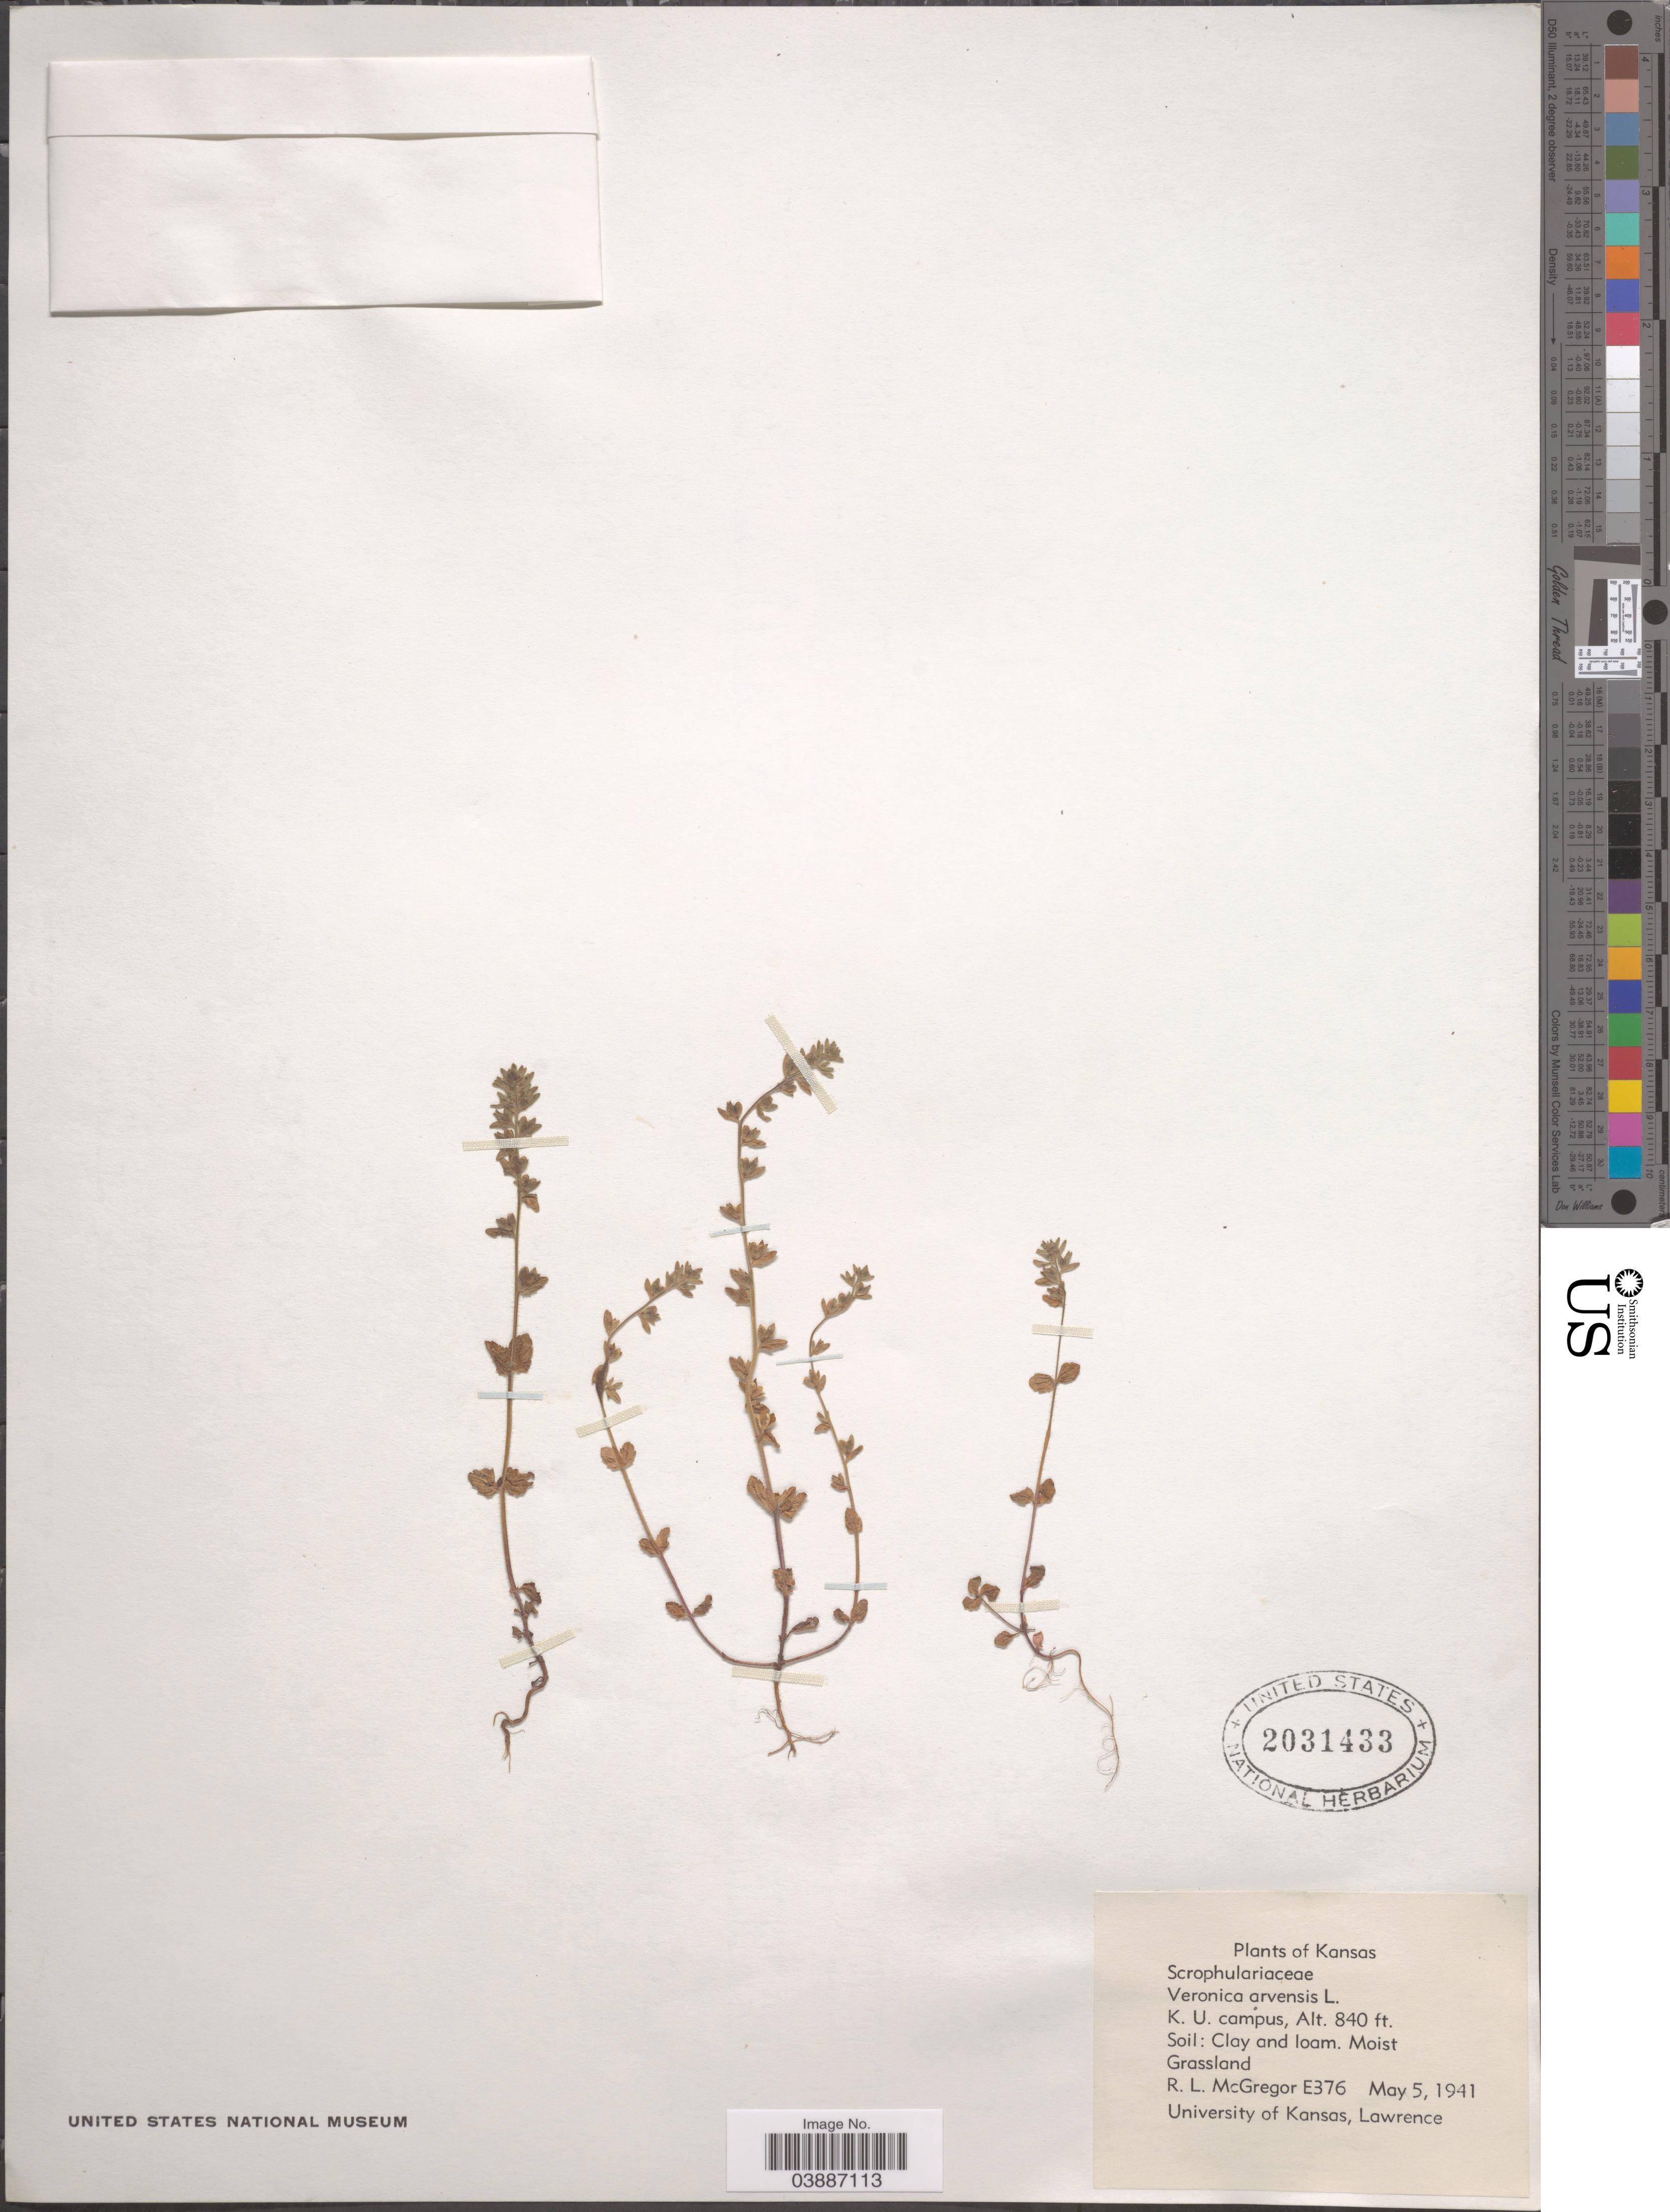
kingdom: Plantae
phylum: Tracheophyta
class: Magnoliopsida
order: Lamiales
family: Plantaginaceae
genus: Veronica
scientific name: Veronica arvensis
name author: L.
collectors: R. McGregor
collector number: E376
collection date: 1941-05-05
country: United States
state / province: Kansas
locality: K. U. campus.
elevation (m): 256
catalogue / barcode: US 2031433